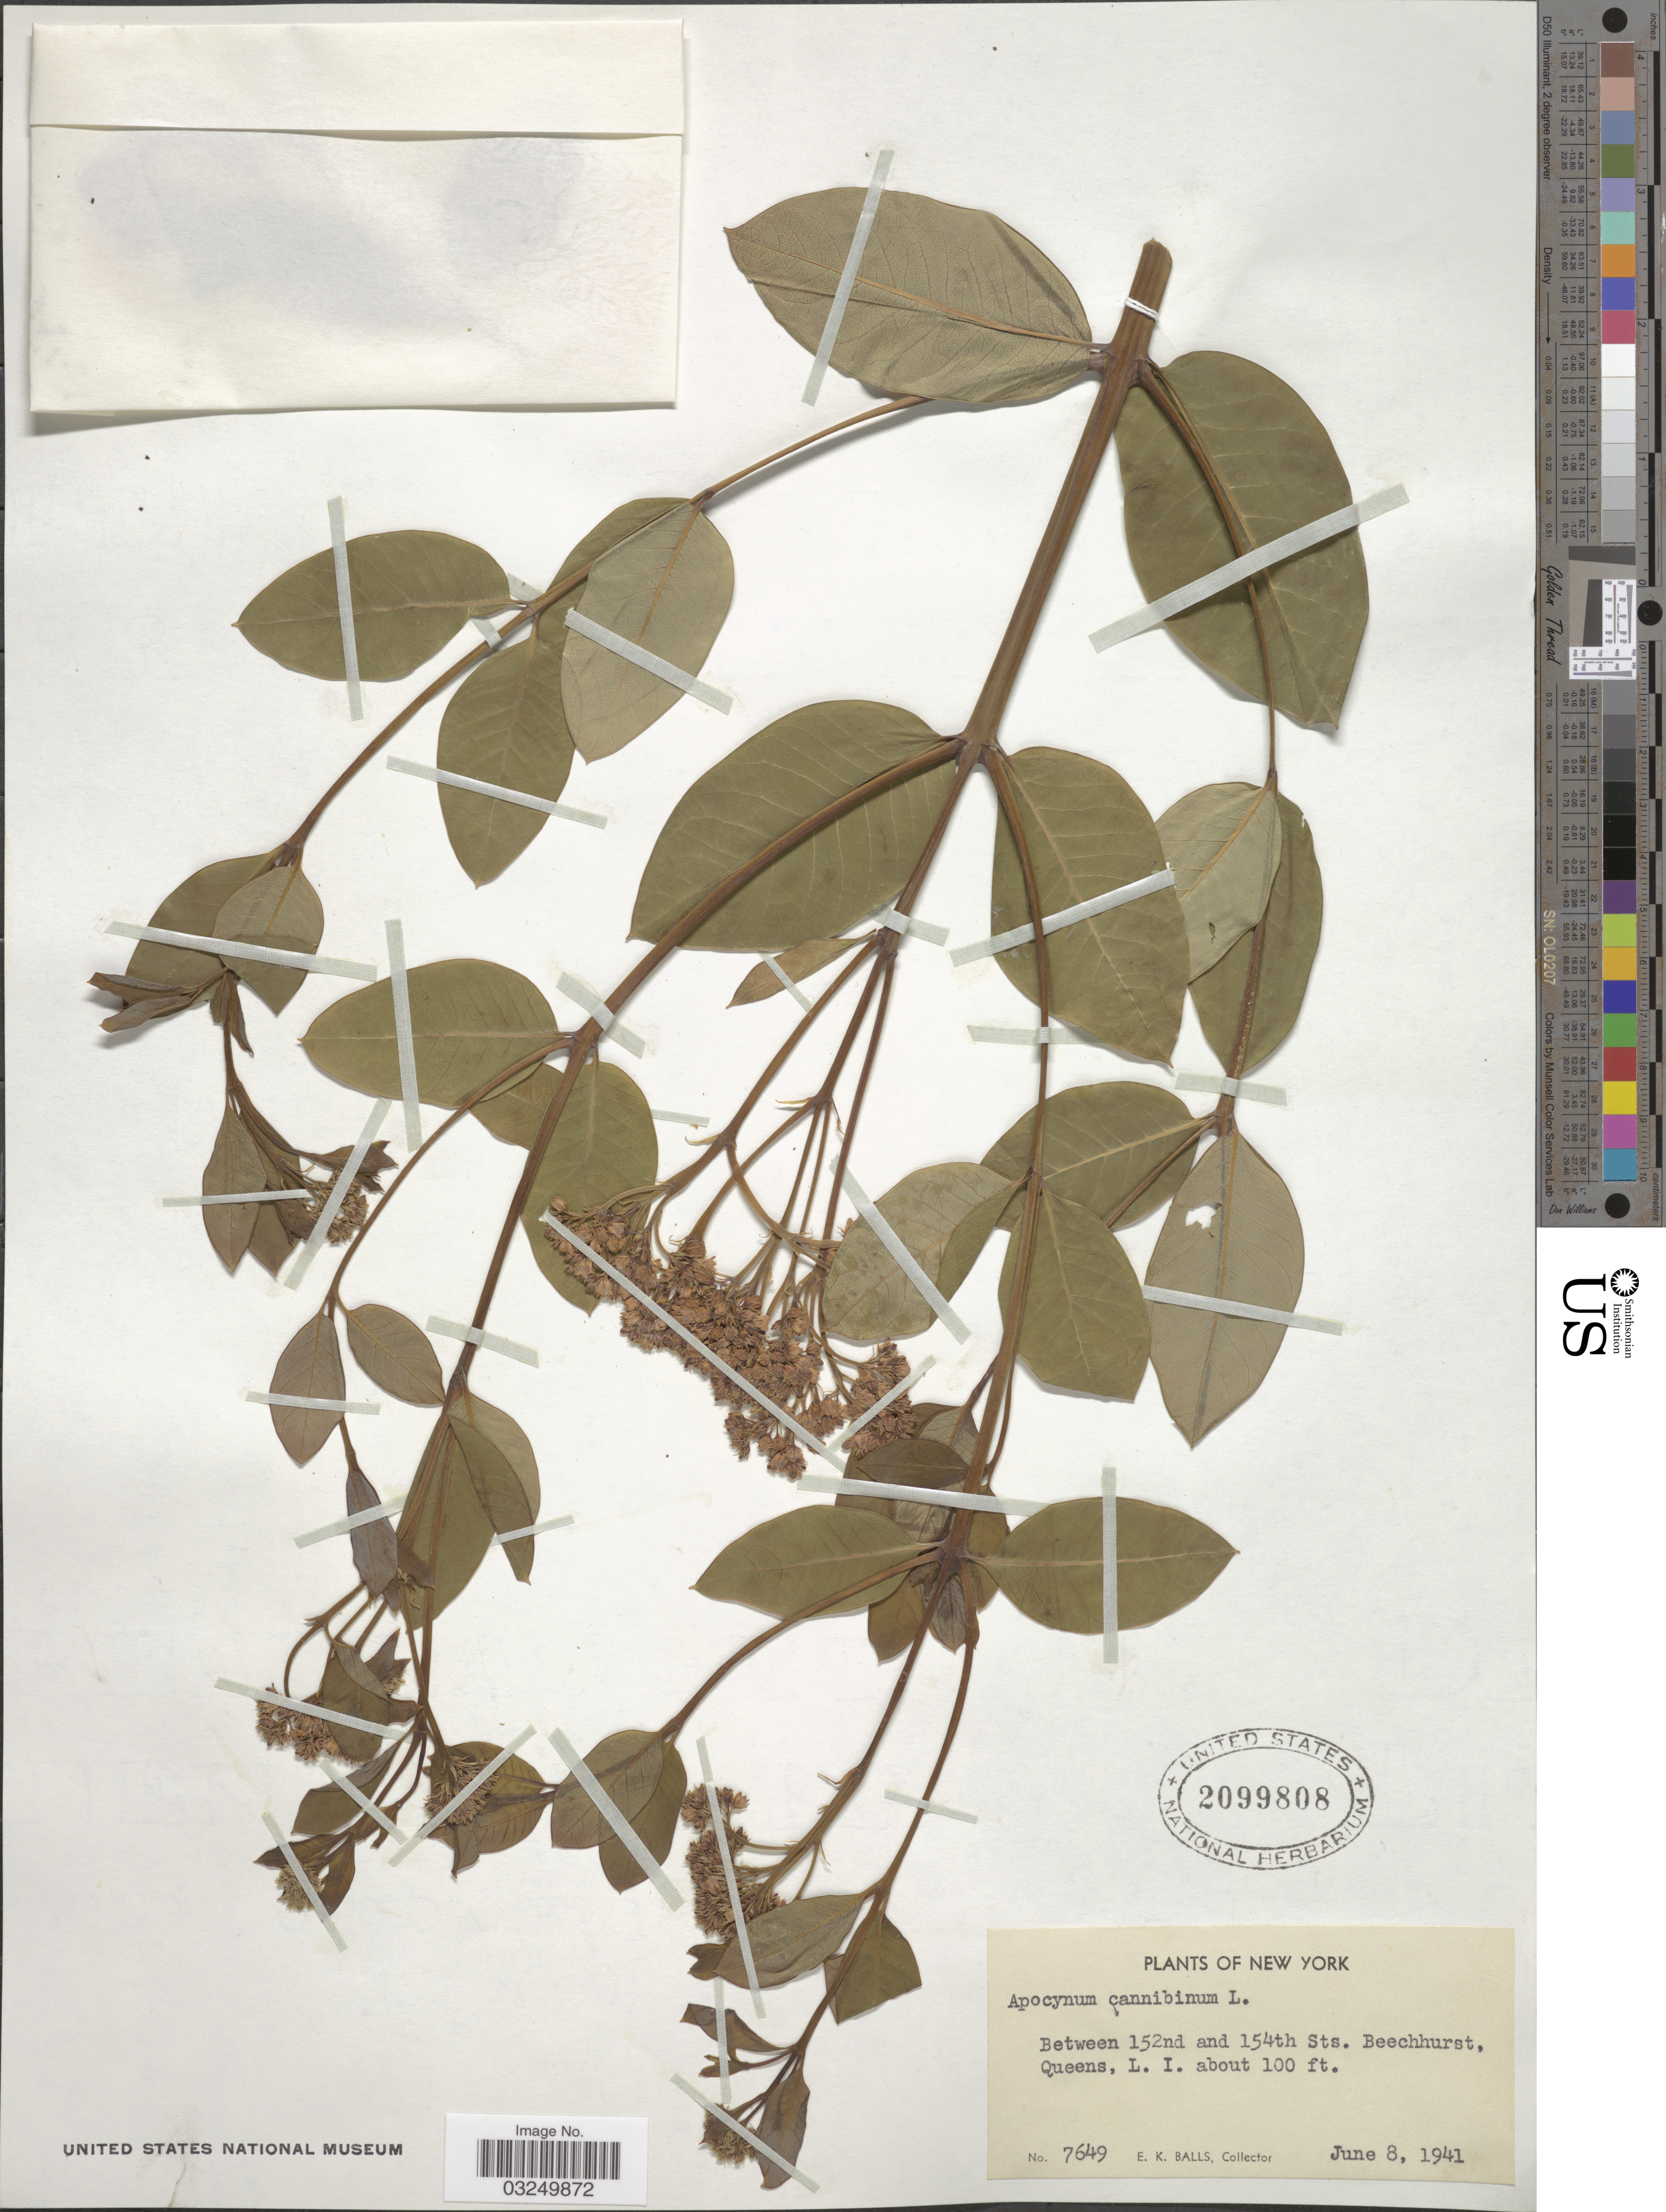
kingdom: Plantae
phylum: Tracheophyta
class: Magnoliopsida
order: Gentianales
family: Apocynaceae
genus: Apocynum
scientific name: Apocynum cannabinum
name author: L.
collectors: E. K. Balls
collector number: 7649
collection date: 1941-06-08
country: United States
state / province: New York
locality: Between 152nd and 154th Sts. Beechhurst, Queens, L. I.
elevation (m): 30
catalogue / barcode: US 2099808